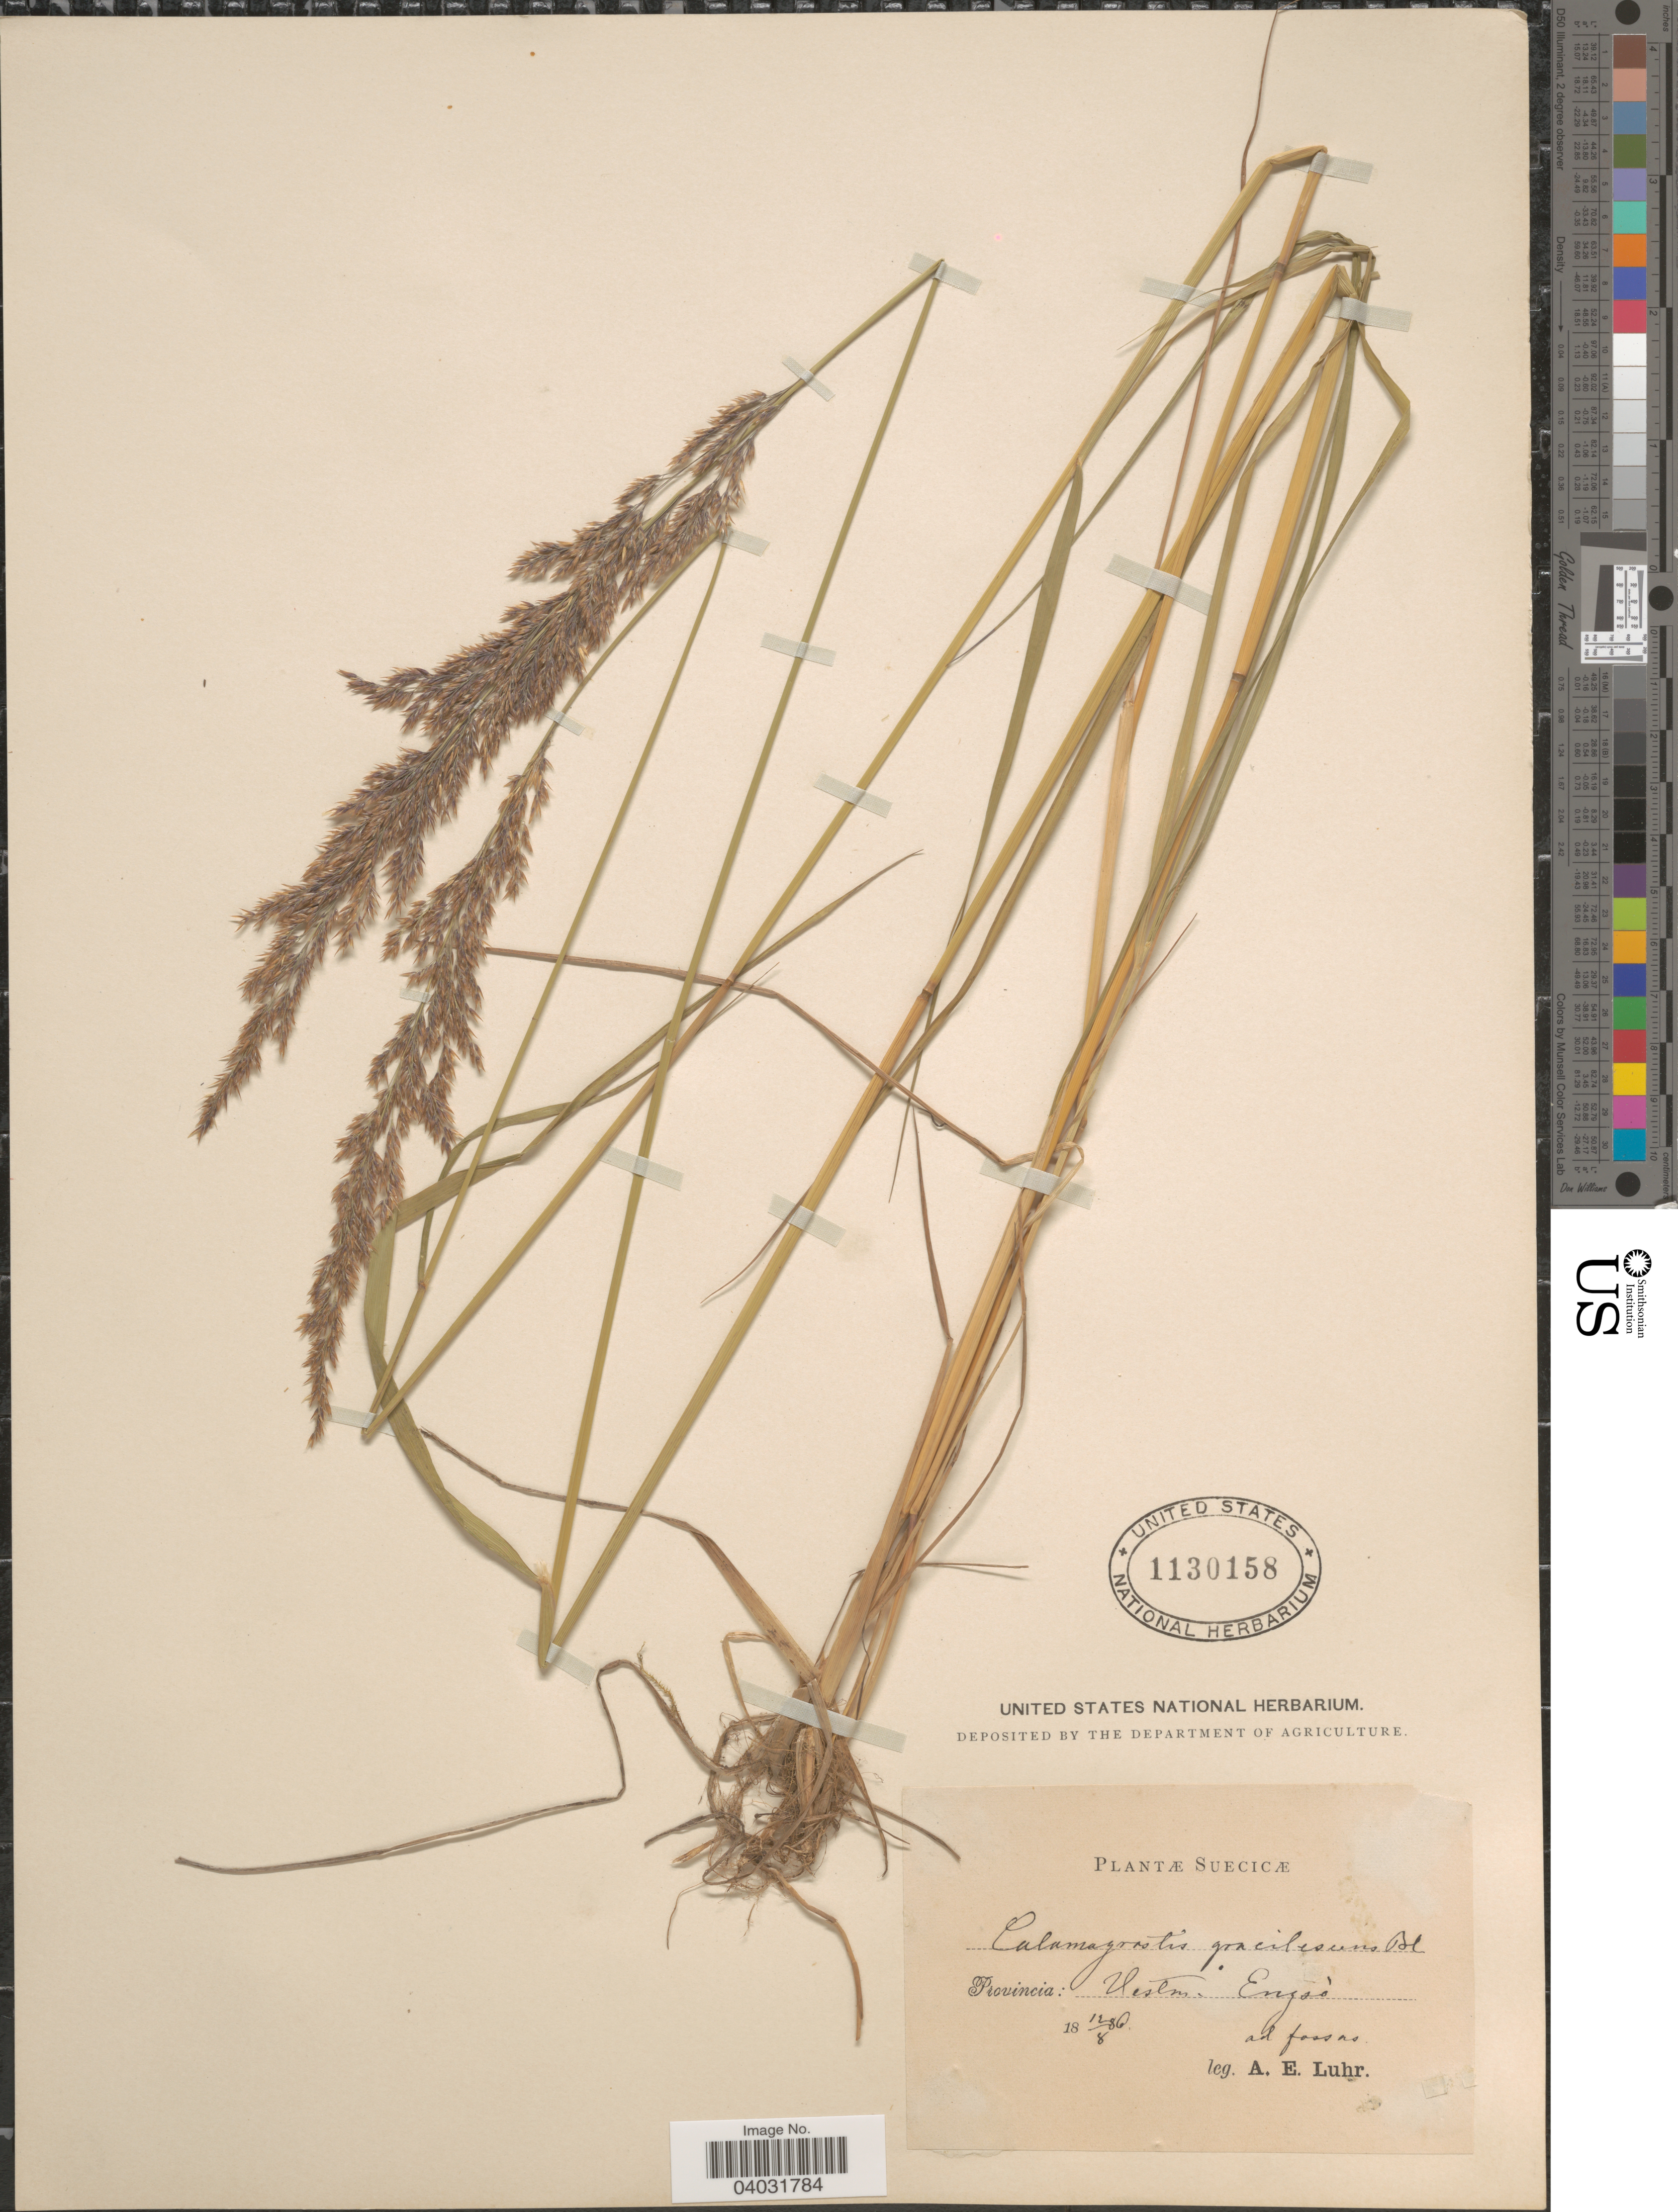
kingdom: Plantae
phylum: Tracheophyta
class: Liliopsida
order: Poales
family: Poaceae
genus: Calamagrostis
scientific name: Calamagrostis x gracilescens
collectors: A. Luhr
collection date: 1886-08-12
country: Sweden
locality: Suecicæ. Provincia: Vestm Engsò.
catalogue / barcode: US 1130158